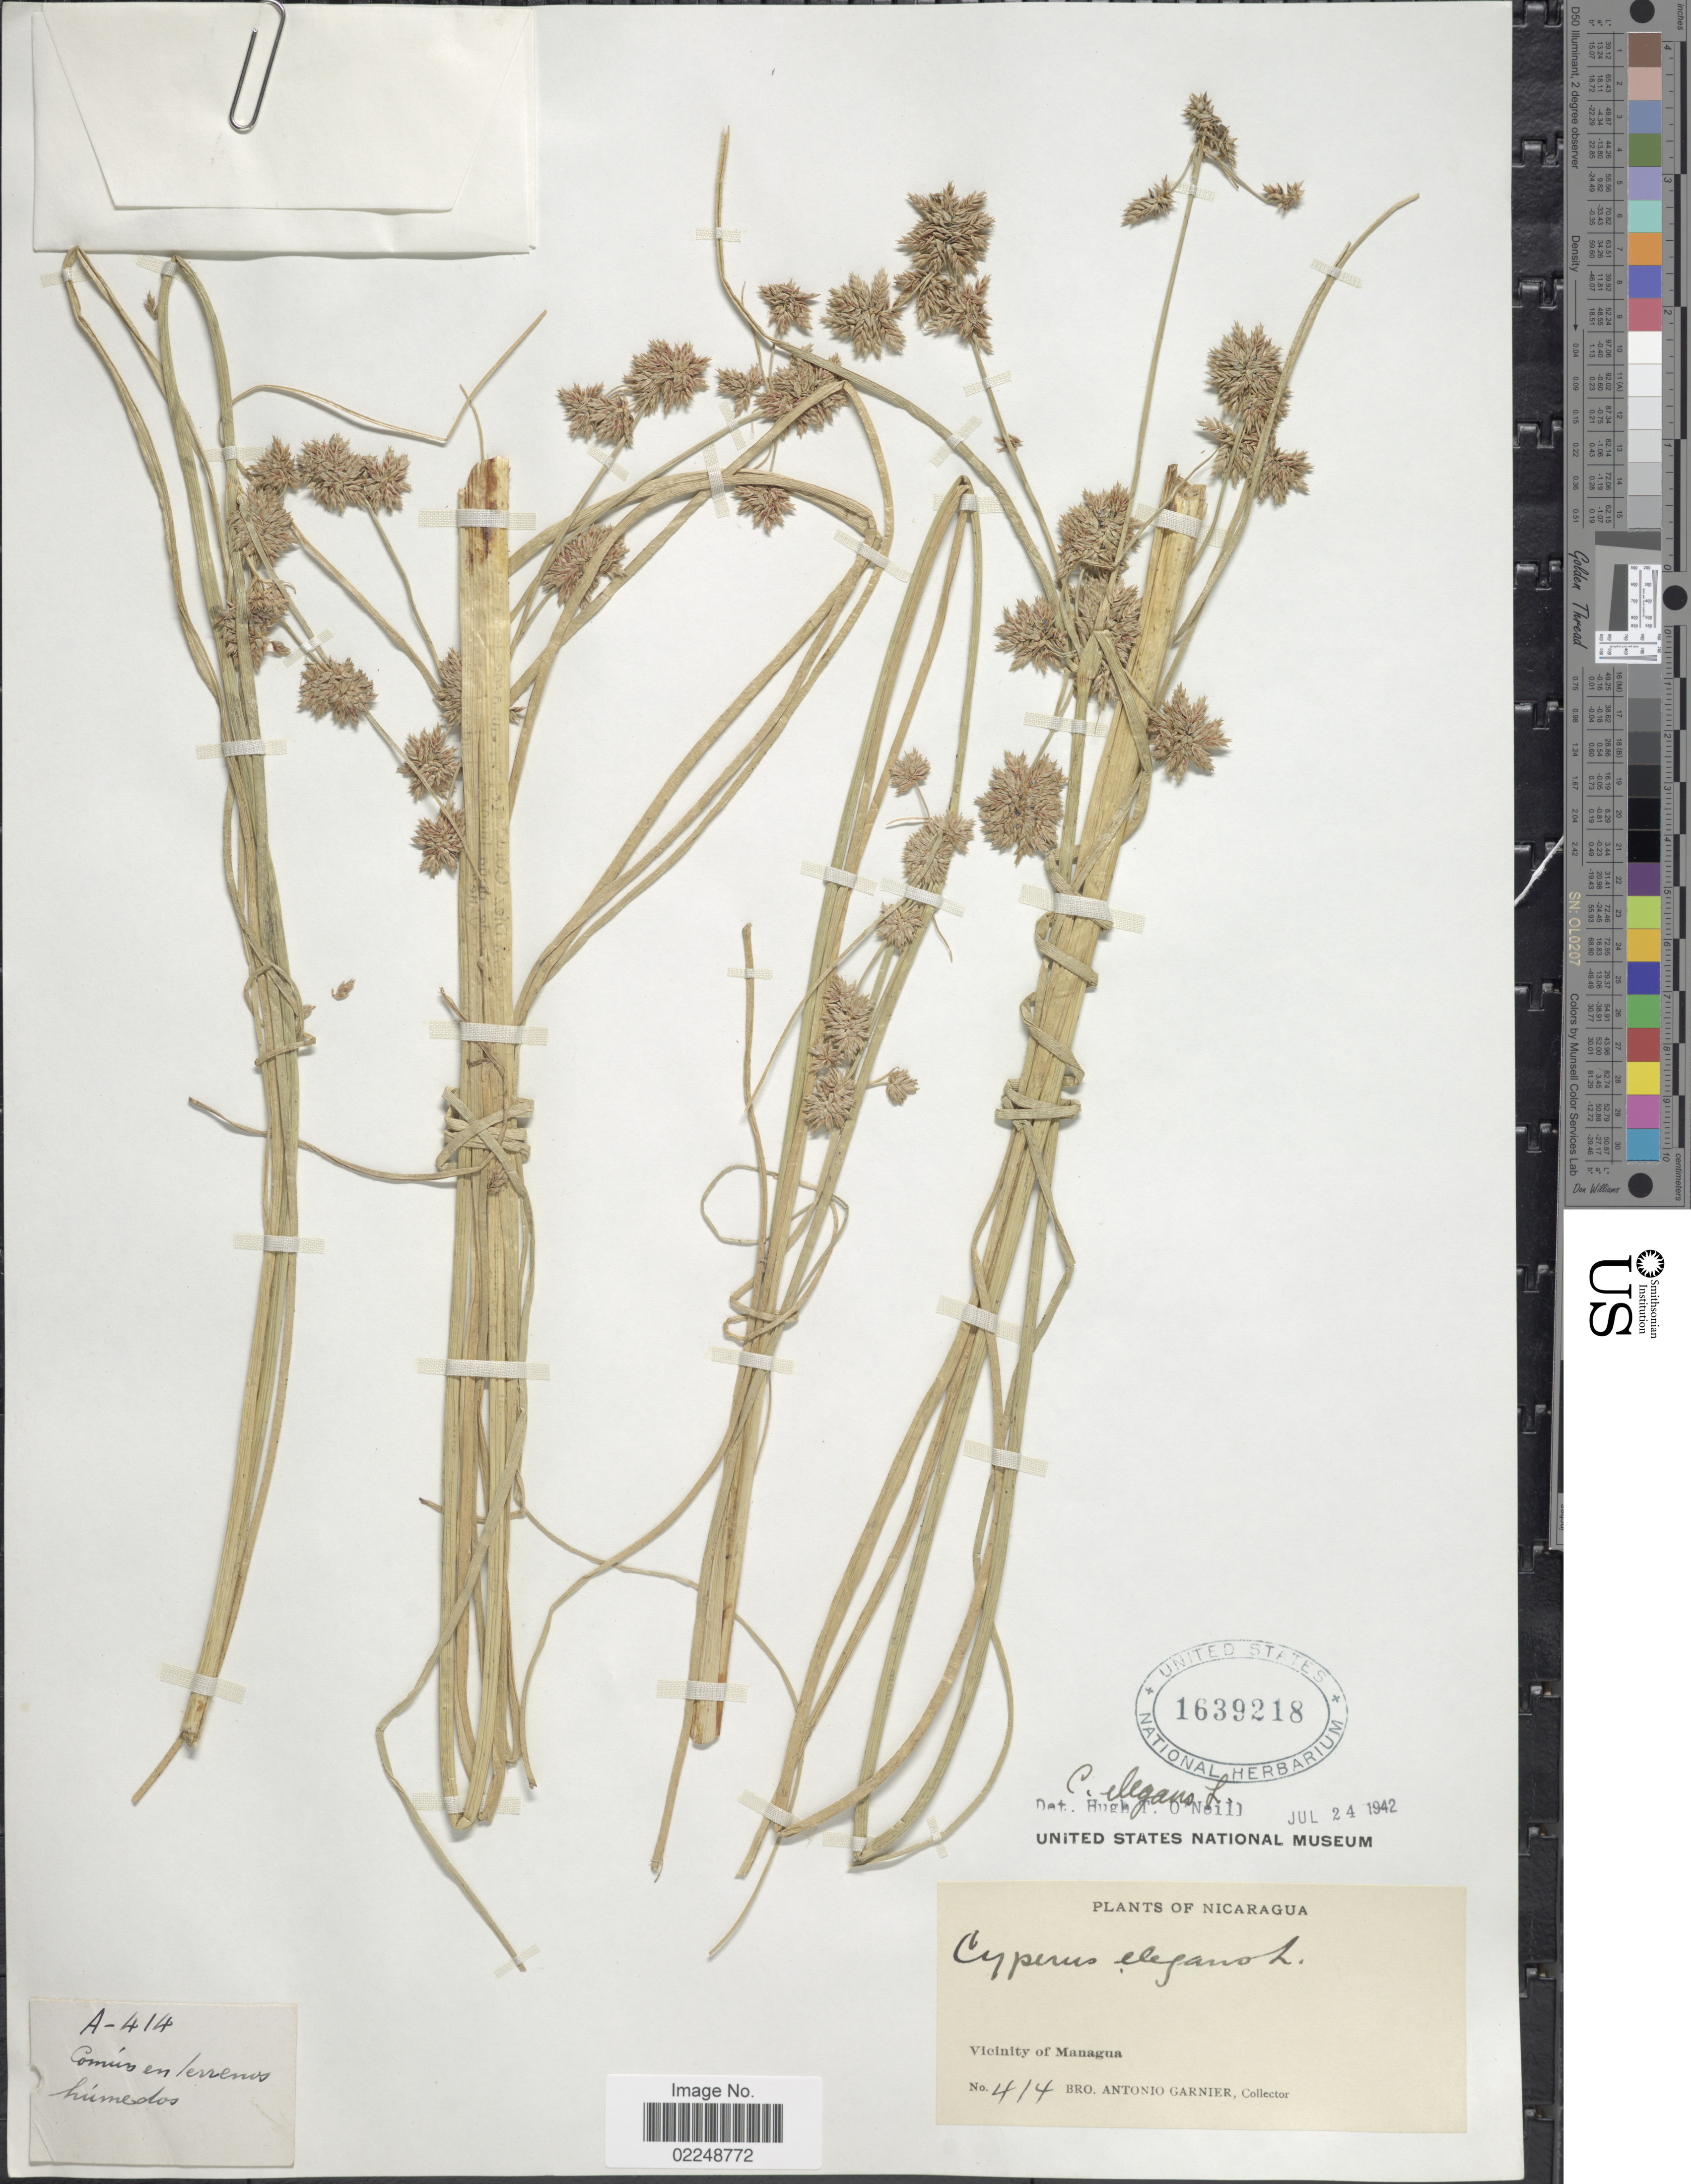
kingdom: Plantae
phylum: Tracheophyta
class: Liliopsida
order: Poales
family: Cyperaceae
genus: Cyperus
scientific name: Cyperus elegans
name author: L.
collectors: Bro. A. Garnier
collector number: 414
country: Nicaragua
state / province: Managua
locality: Vicinity of Managua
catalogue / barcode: US 1639218